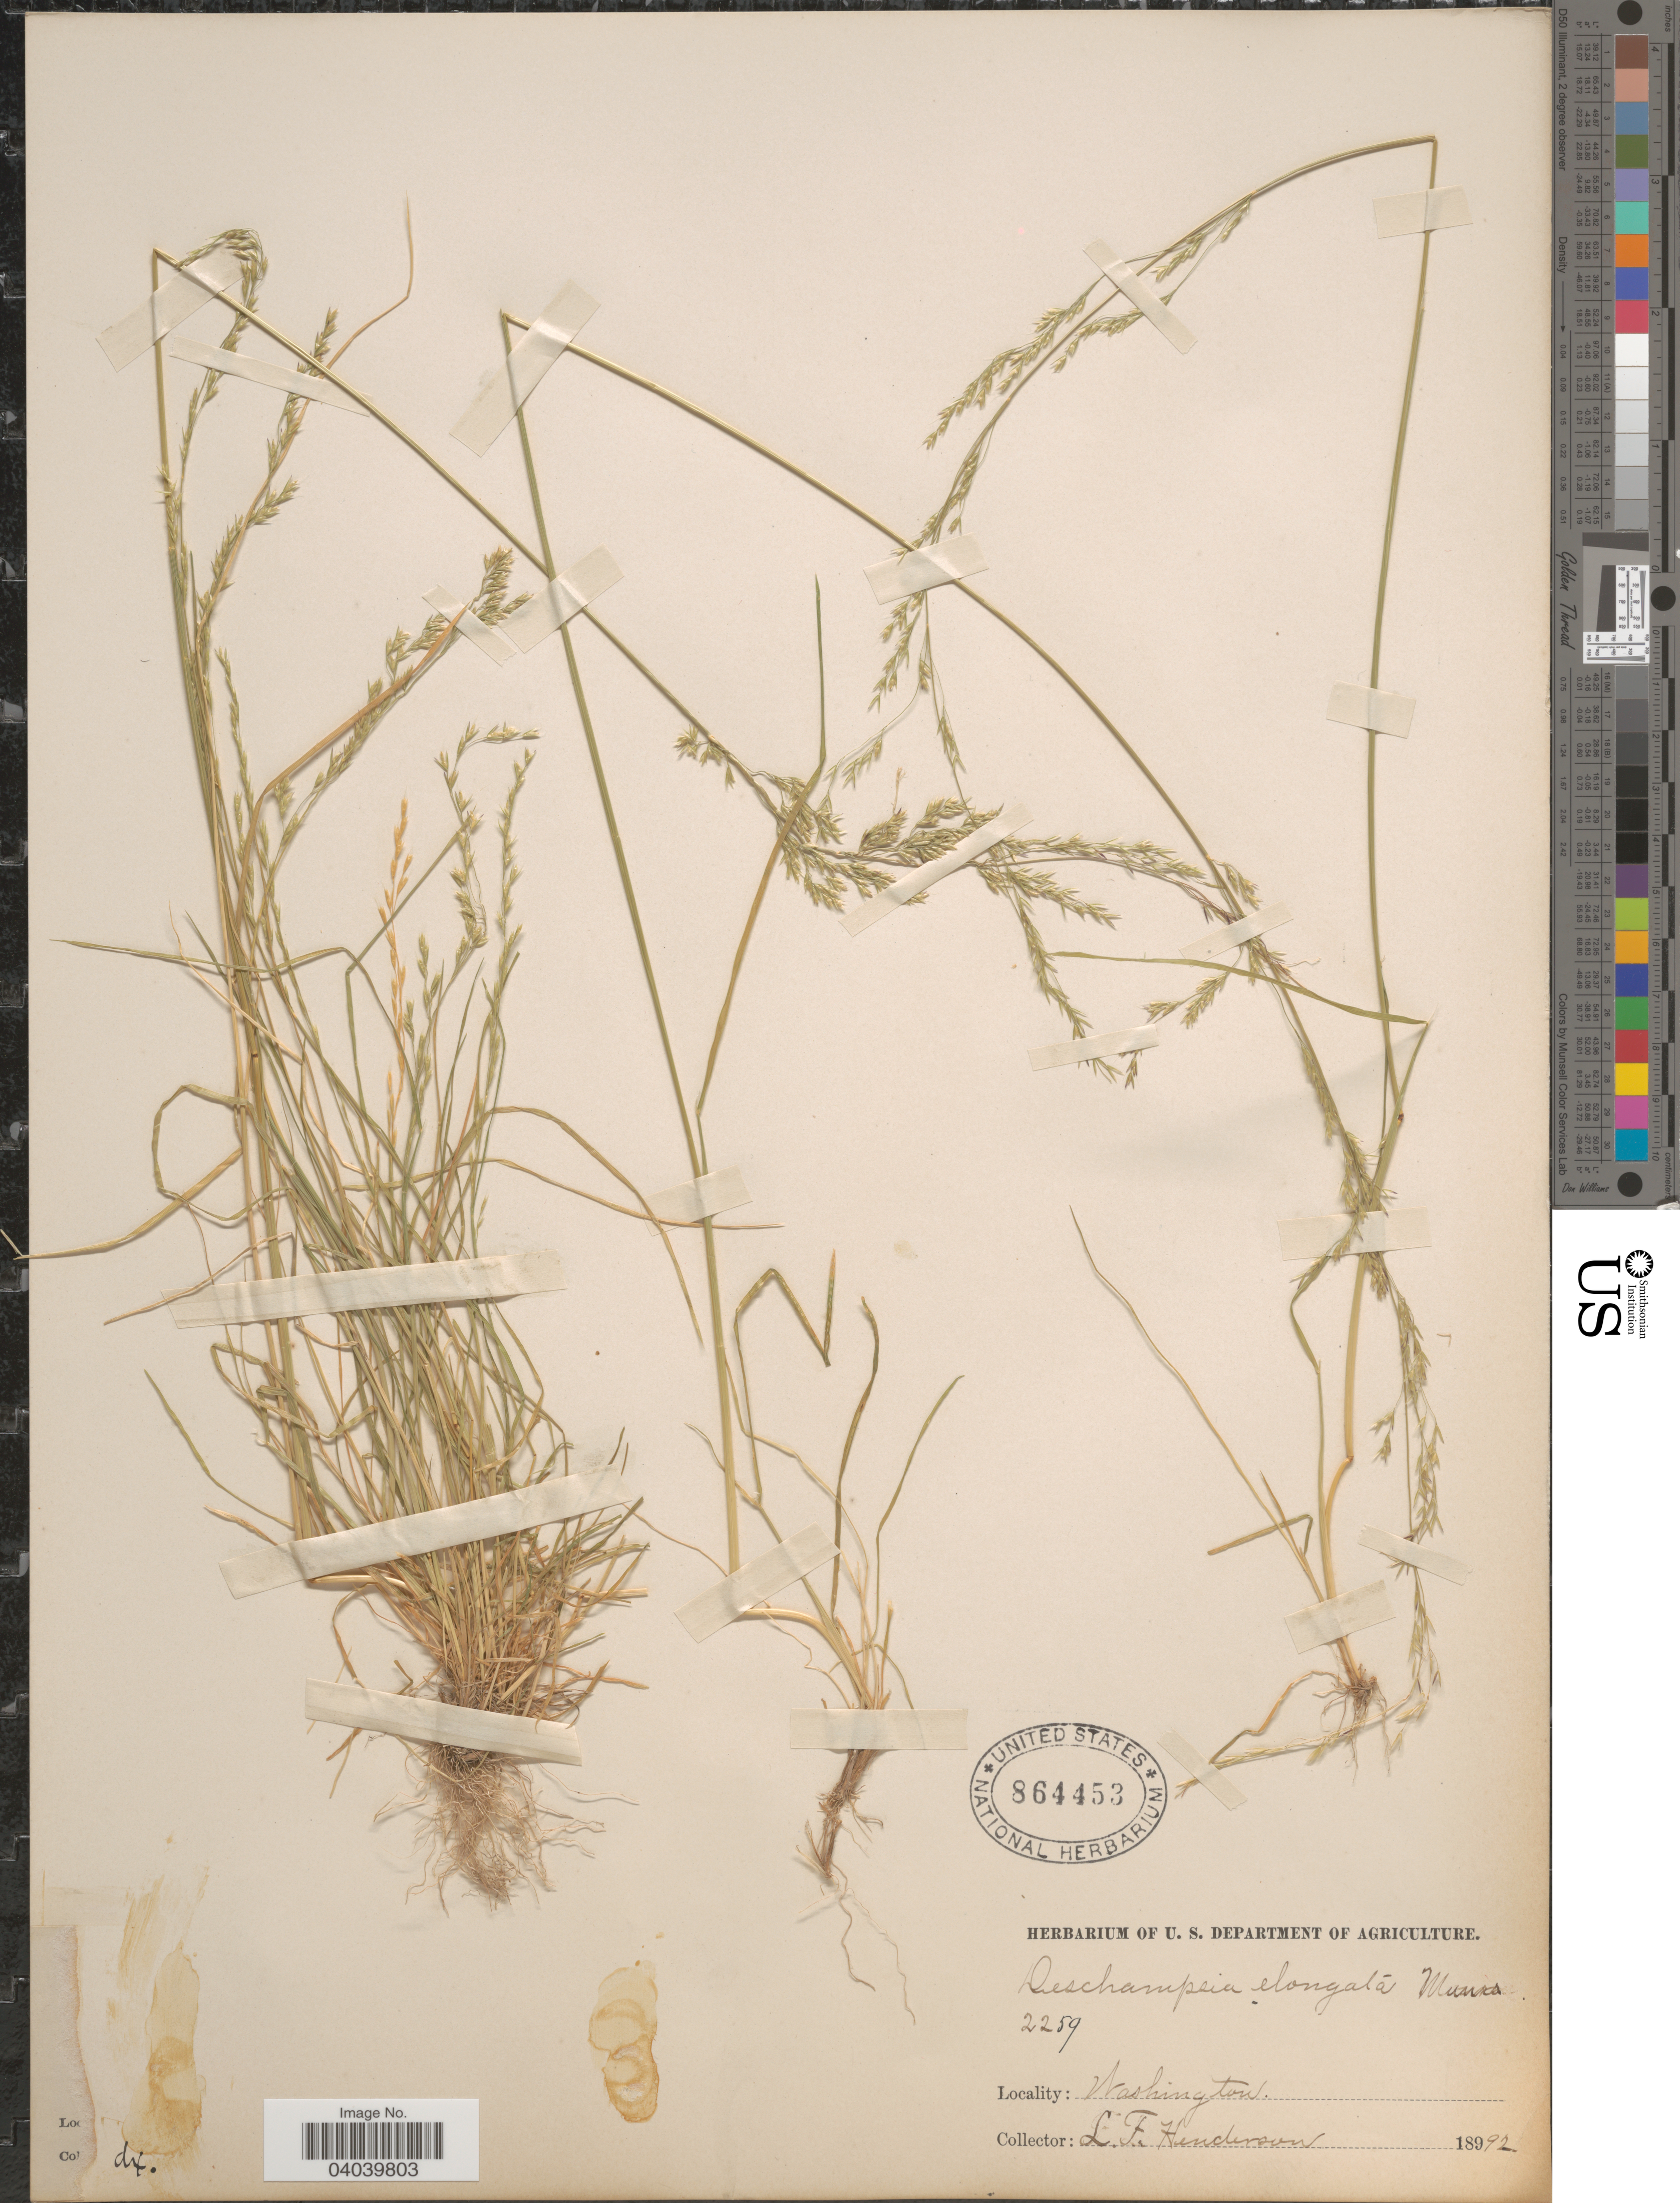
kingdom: Plantae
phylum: Tracheophyta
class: Liliopsida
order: Poales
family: Poaceae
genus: Deschampsia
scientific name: Deschampsia elongata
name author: (Hook.) Munro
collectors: L. Henderson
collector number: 2259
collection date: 1892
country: United States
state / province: Washington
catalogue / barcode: US 864453